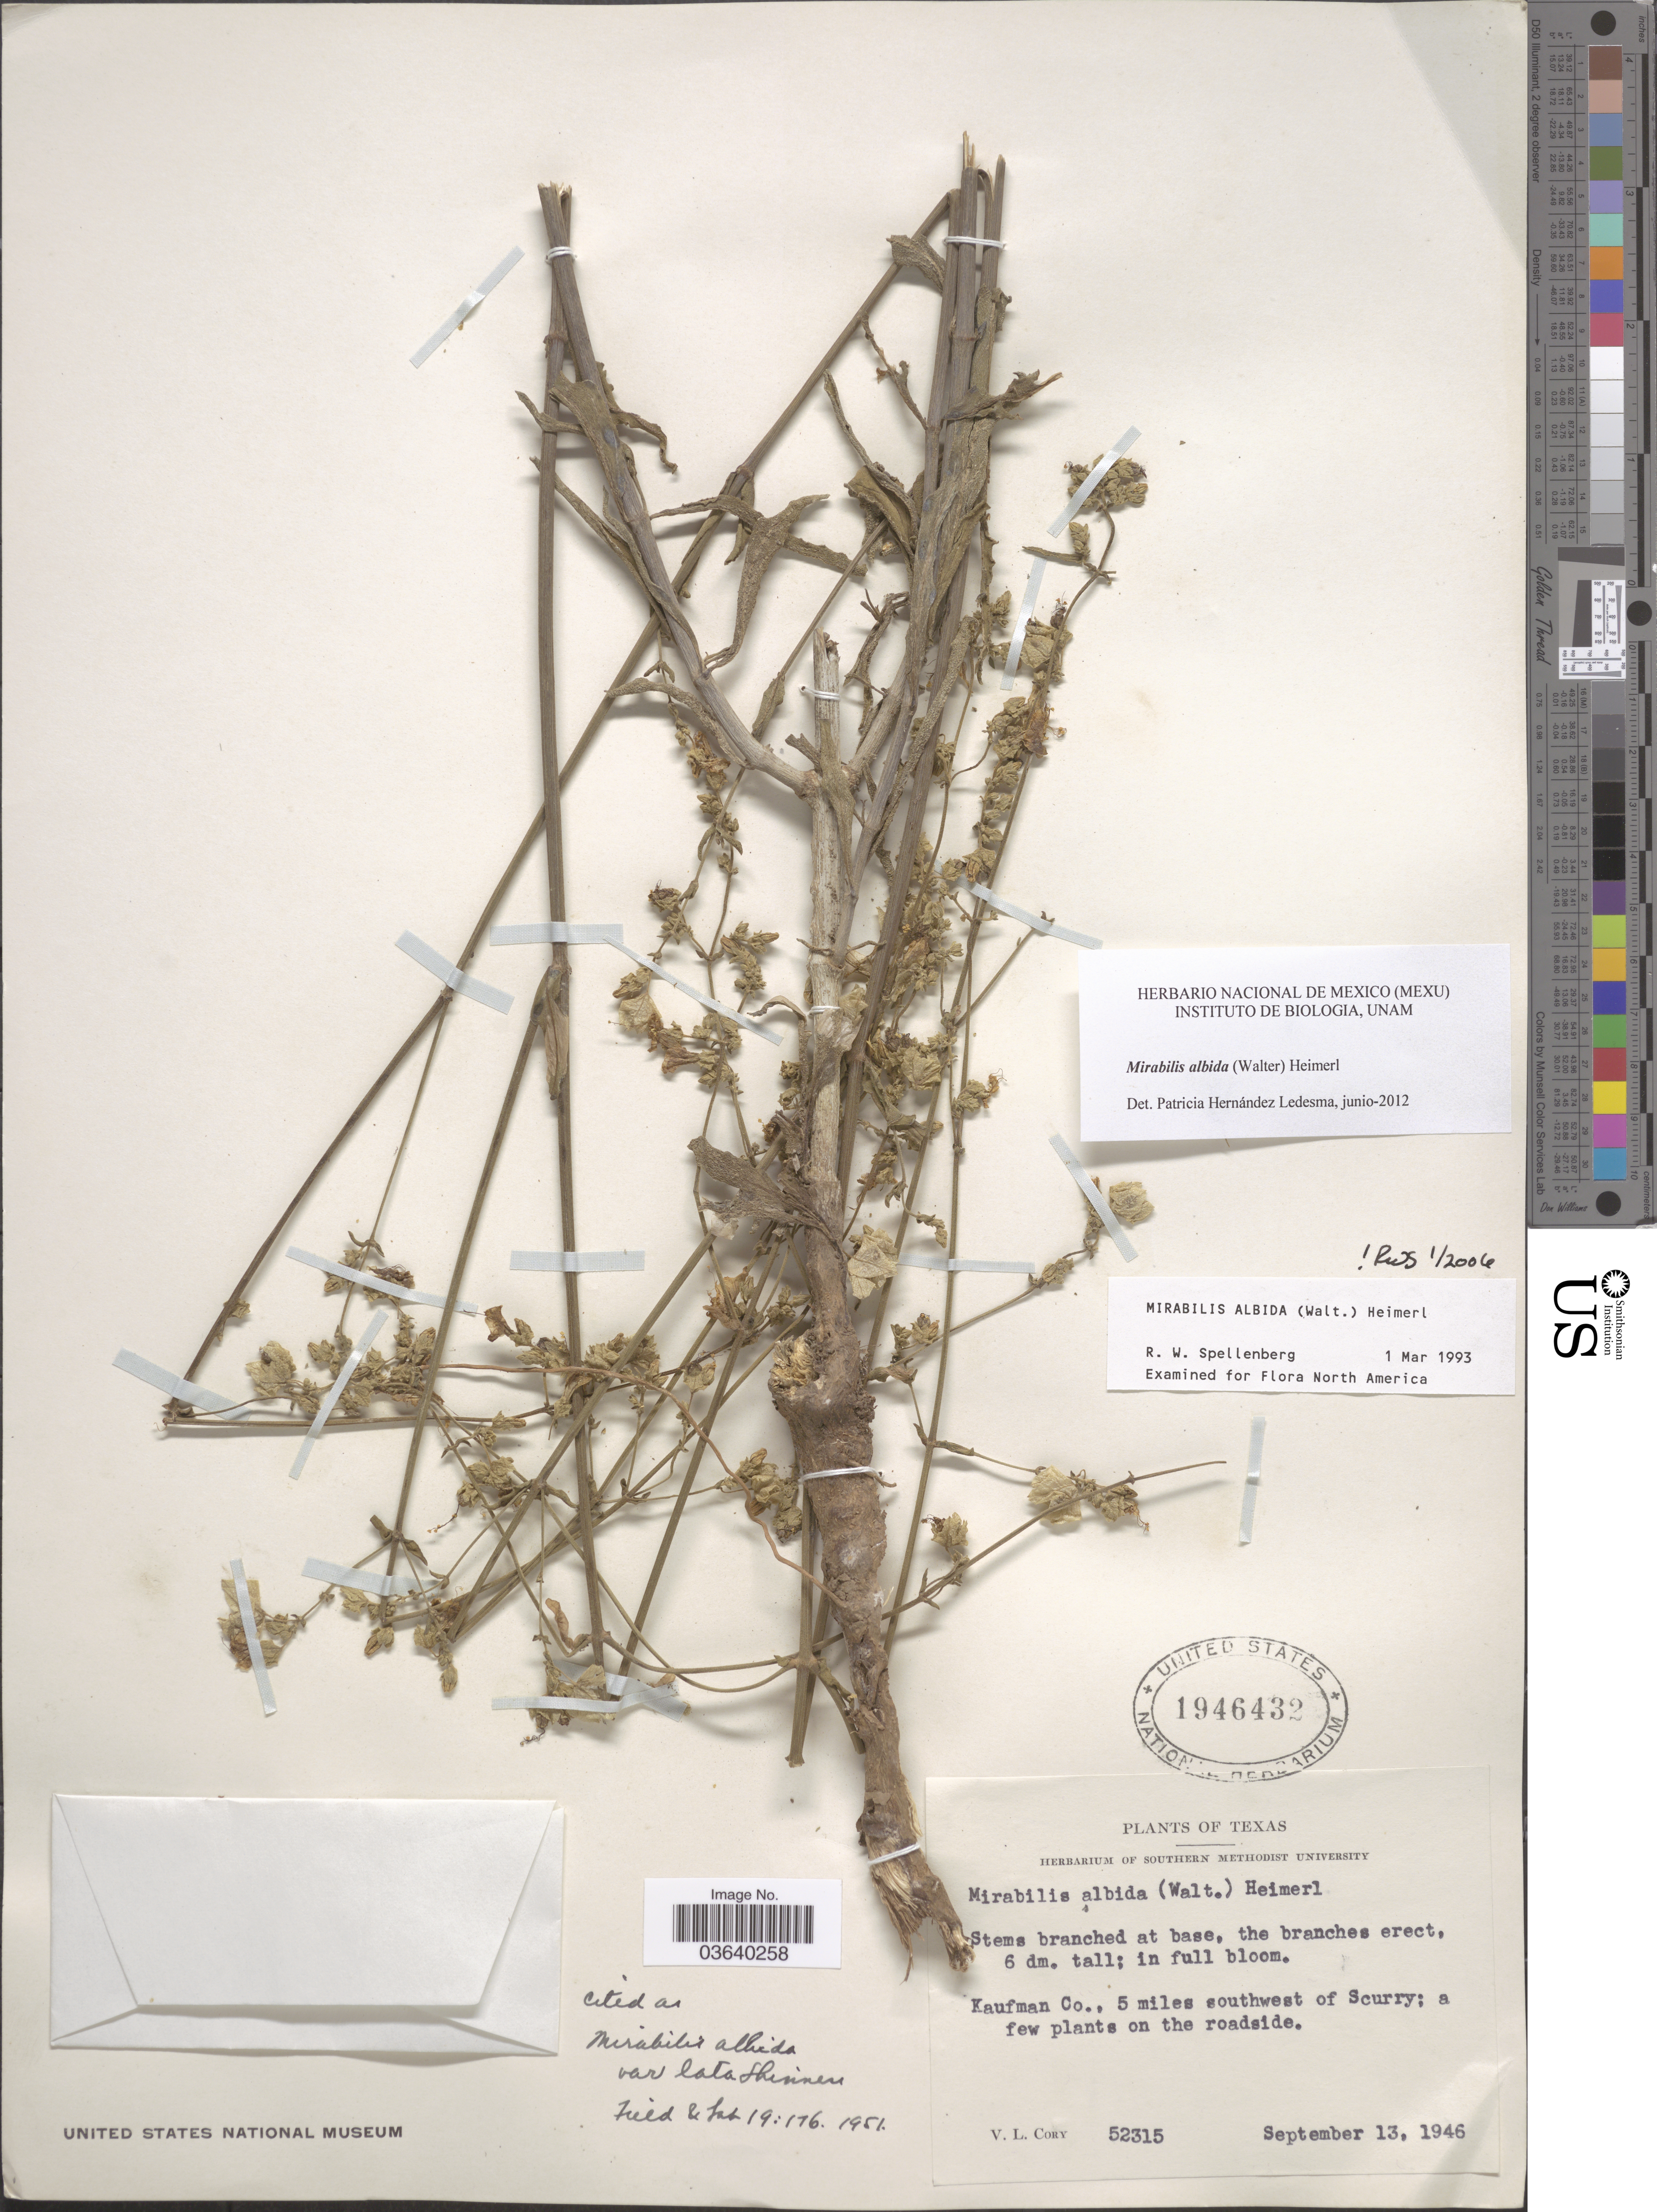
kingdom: Plantae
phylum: Tracheophyta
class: Magnoliopsida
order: Caryophyllales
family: Nyctaginaceae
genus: Mirabilis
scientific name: Mirabilis albida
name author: (Walter) Heimerl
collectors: V. Cory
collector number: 52315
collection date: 1946-09-13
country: United States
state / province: Texas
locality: Kaufman Co., 5 miles southwest of Scurry.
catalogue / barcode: US 1946432